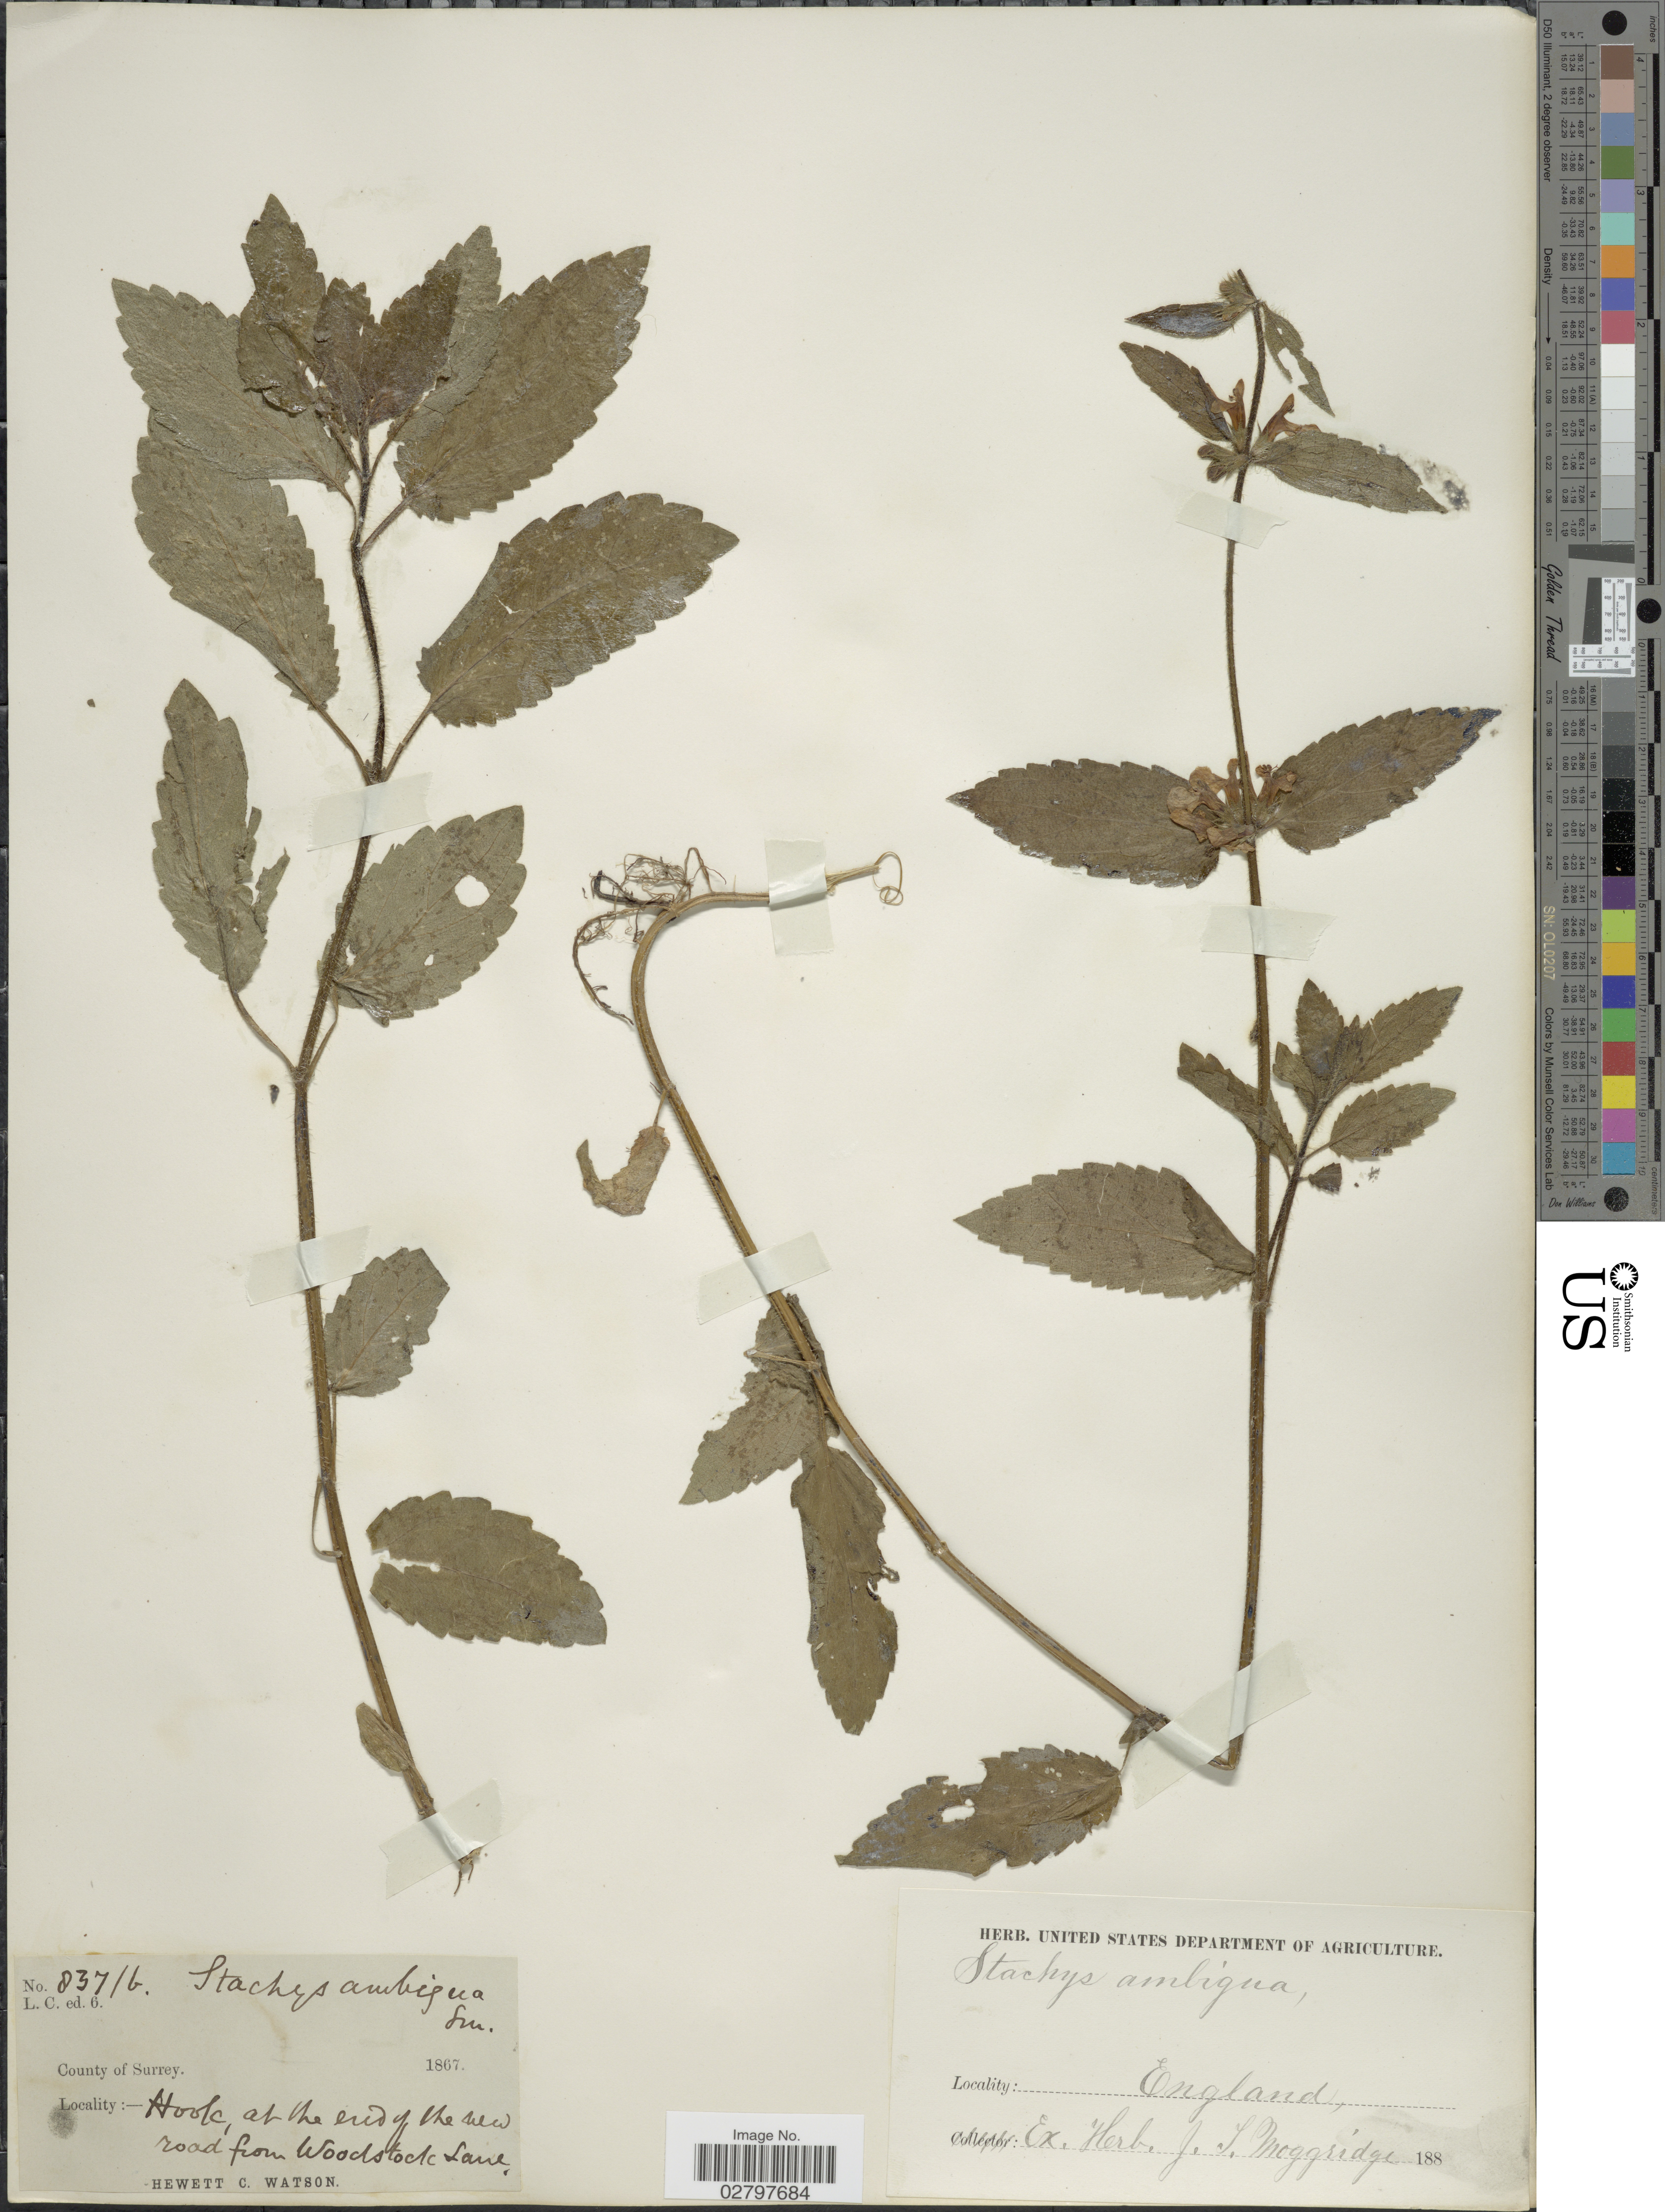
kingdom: Plantae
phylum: Tracheophyta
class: Magnoliopsida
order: Lamiales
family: Lamiaceae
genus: Stachys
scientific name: Stachys ambigua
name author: (A. Gray) Britton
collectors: H. Watson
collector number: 8371b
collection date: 1867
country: United Kingdom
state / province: England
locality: Hook, at the end of the new road from Woodstock Lane.